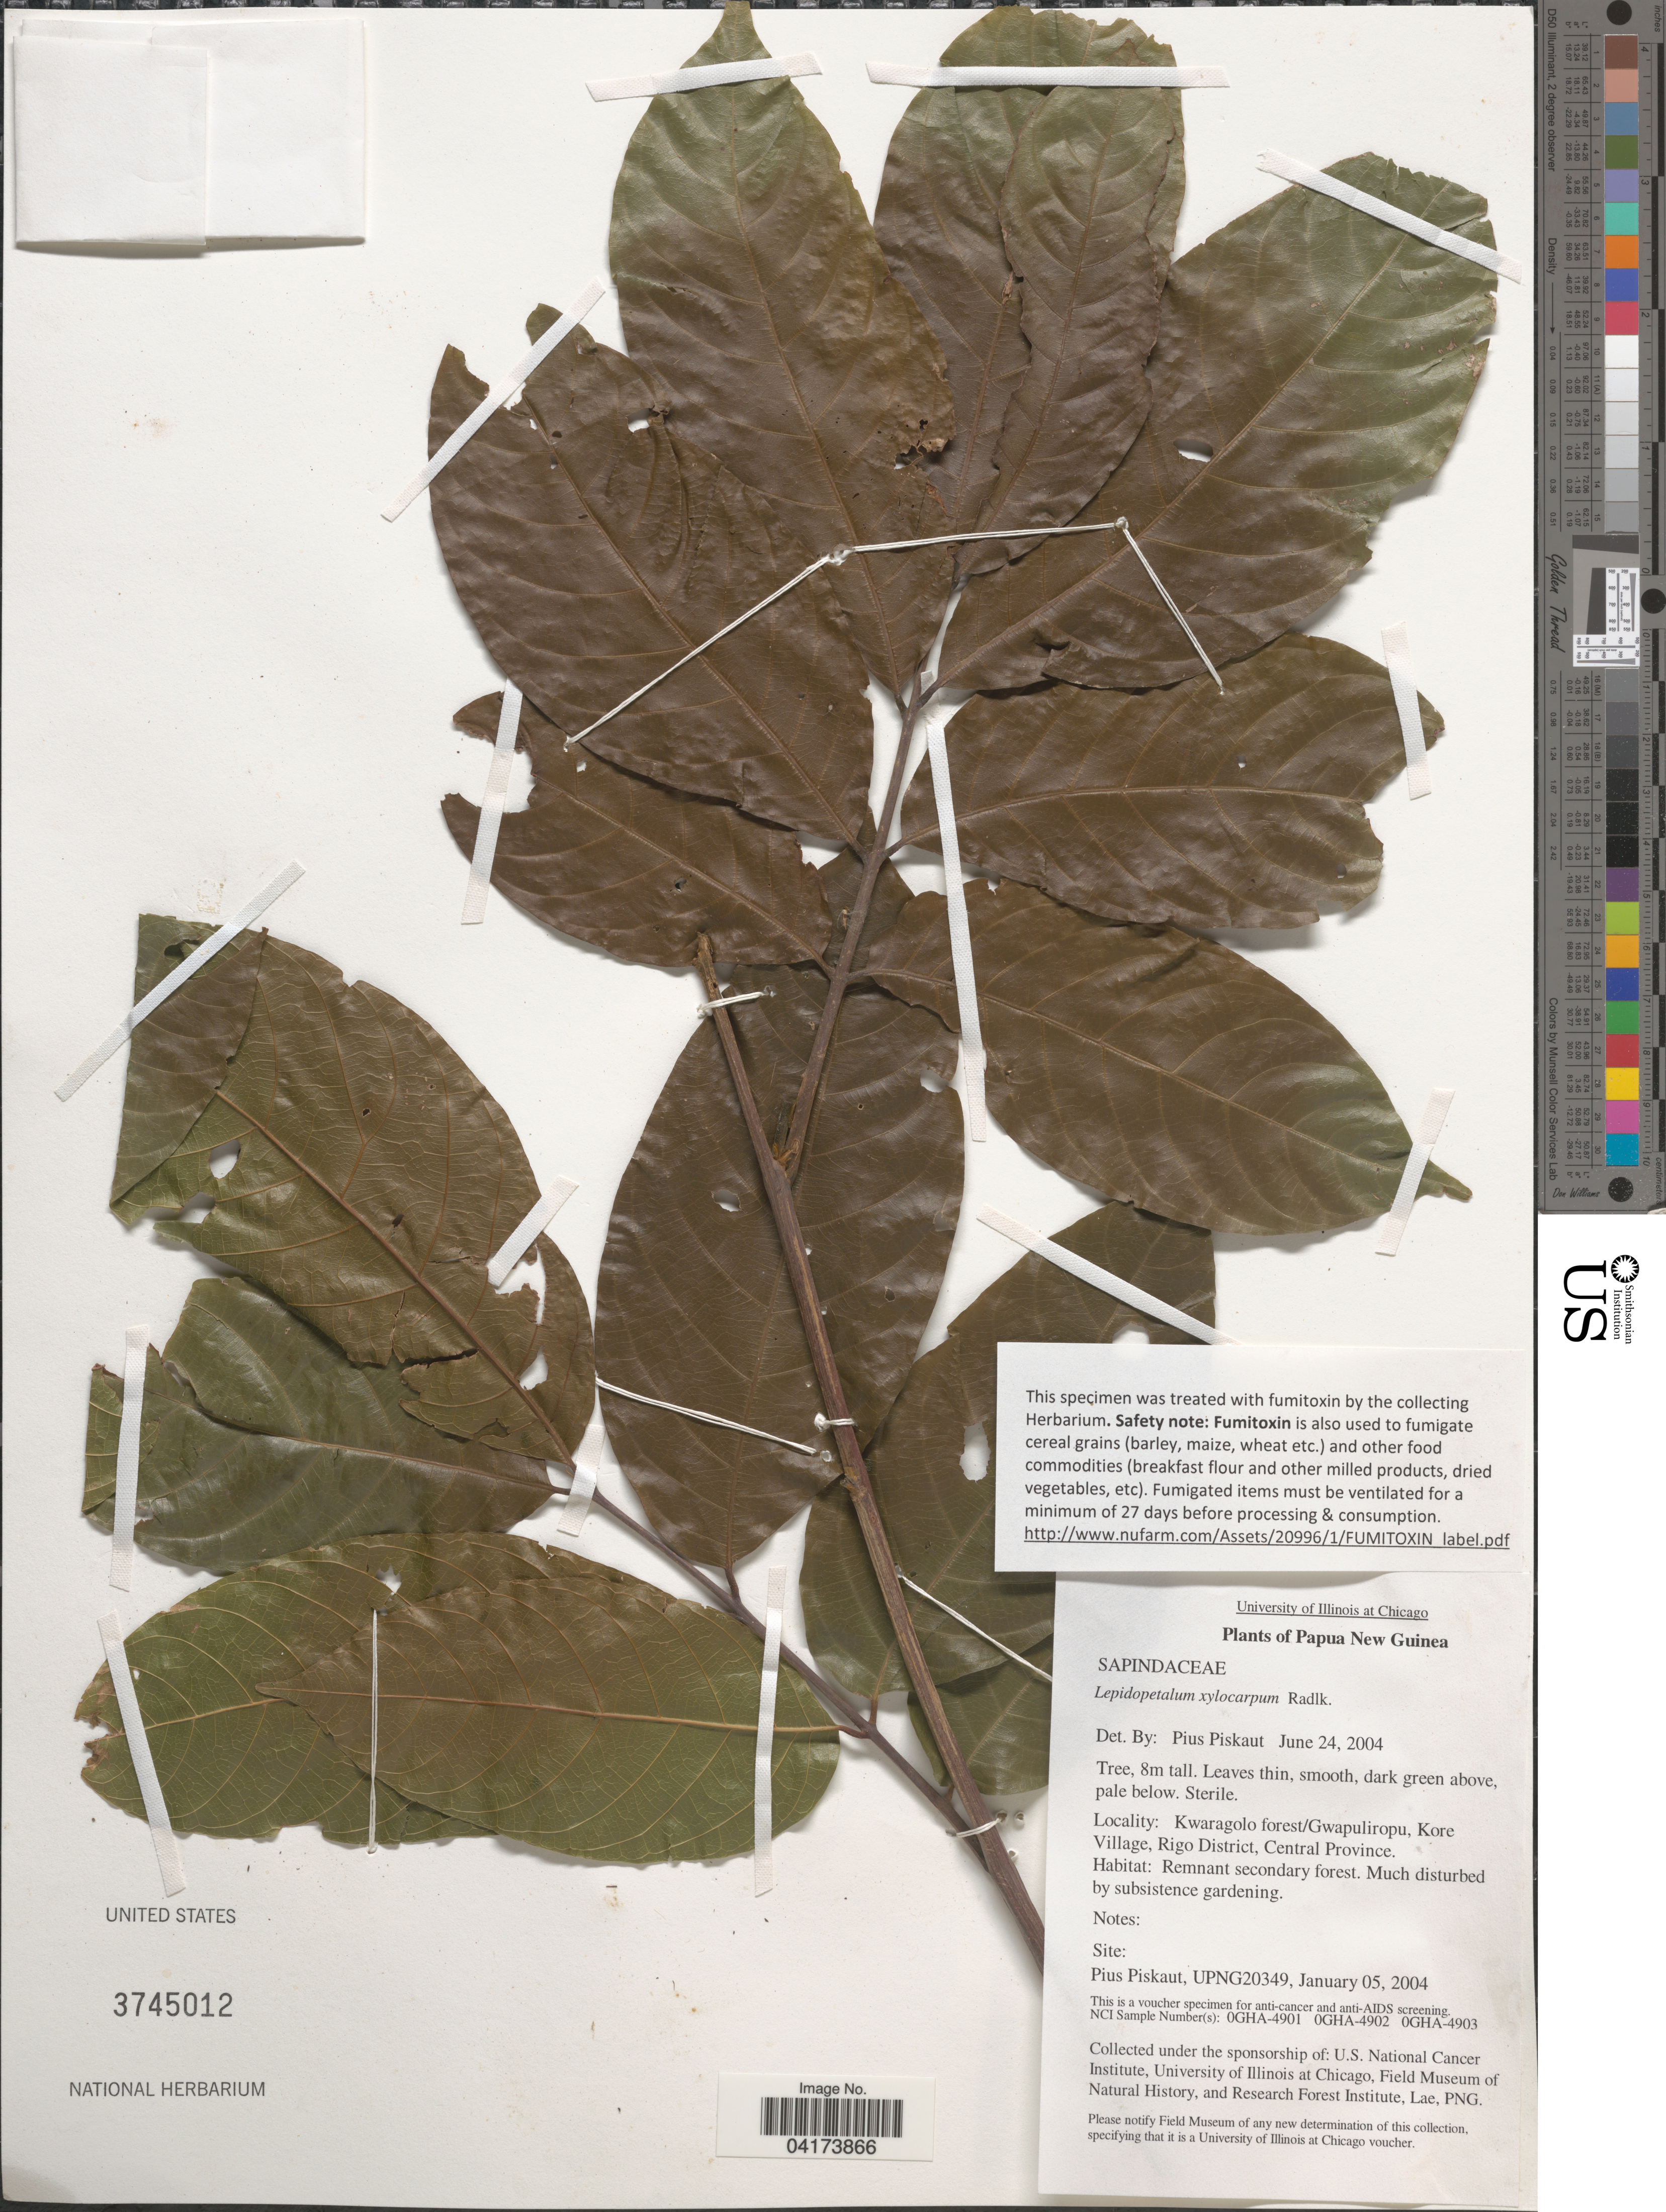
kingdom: Plantae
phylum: Tracheophyta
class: Magnoliopsida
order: Sapindales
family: Sapindaceae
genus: Lepidopetalum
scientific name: Lepidopetalum xylocarpum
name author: Radlk.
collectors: P. Piskaut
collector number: UPNG20349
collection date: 2004-01-05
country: Papua New Guinea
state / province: Central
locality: Kwaragolo forest/Gwapuliropu, Kore Village, Rigo District.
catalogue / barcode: US 3745012